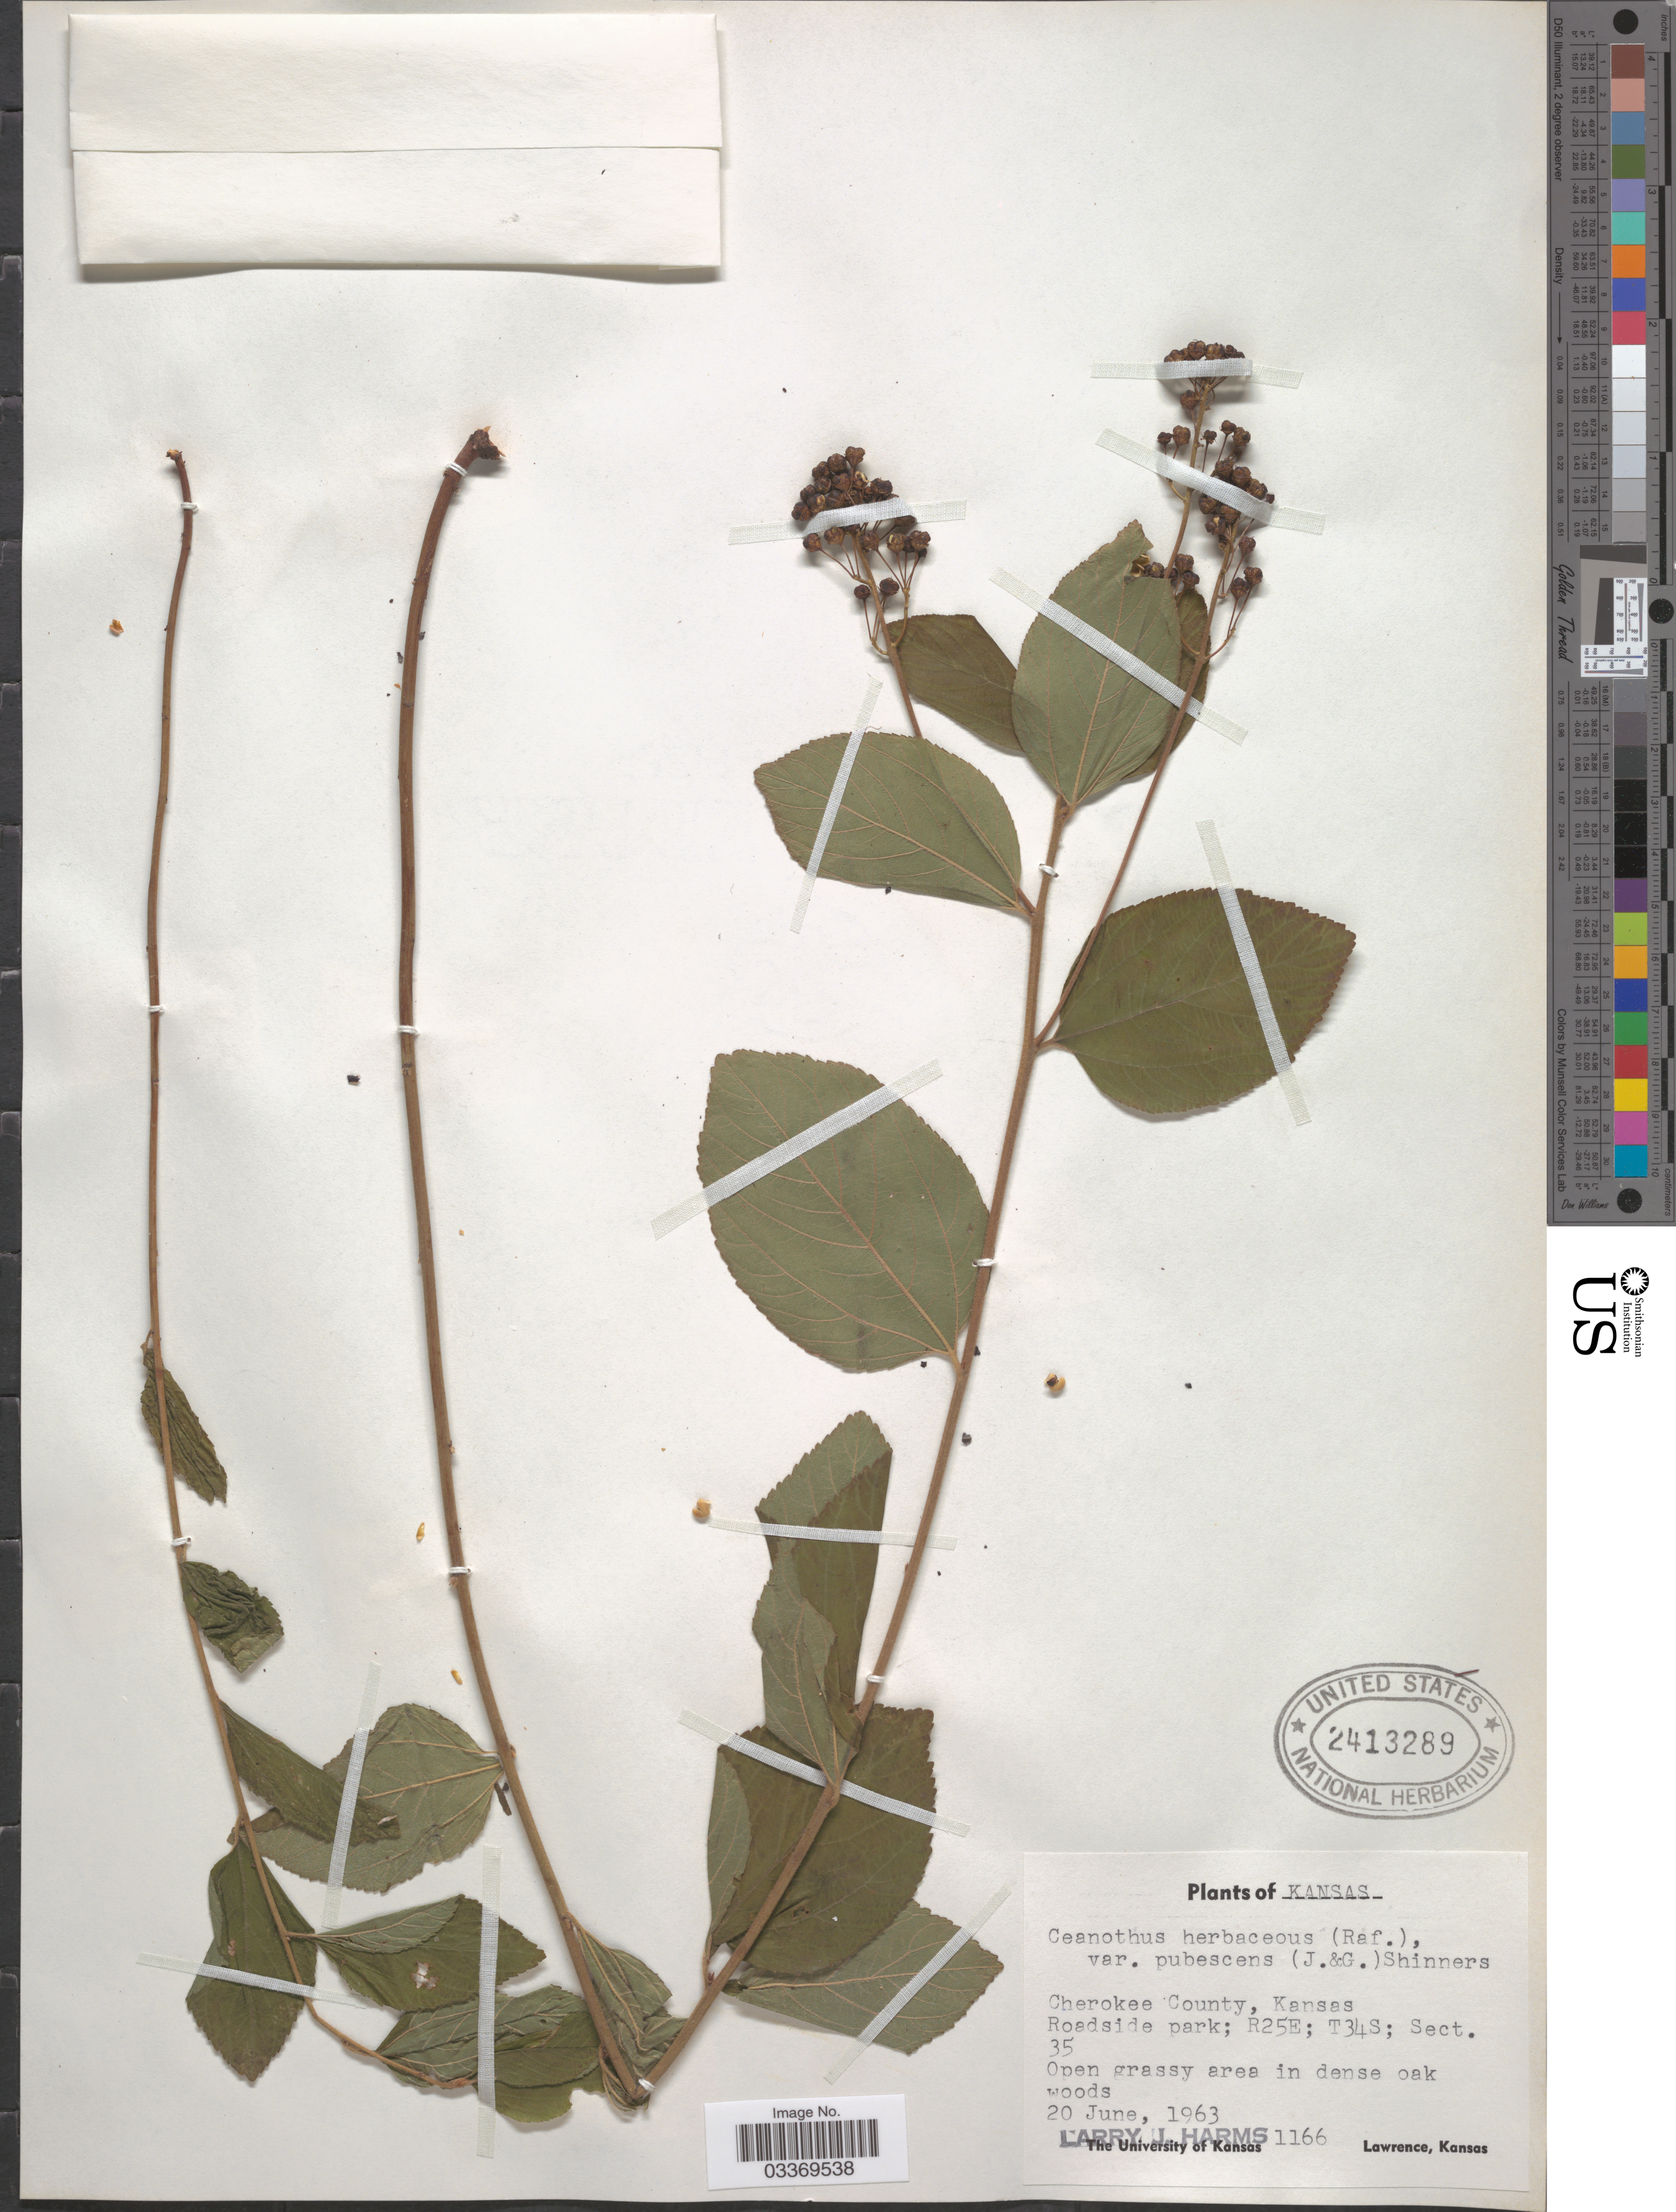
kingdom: Plantae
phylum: Tracheophyta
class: Magnoliopsida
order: Rosales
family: Rhamnaceae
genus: Ceanothus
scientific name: Ceanothus ovatus var. pubescens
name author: S. Watson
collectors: L. Harms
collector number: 1166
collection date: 1963-06-20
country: United States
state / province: Kansas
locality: Cherokee County. Roadside park; R25E; T34S; Sect. 35.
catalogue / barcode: US 2413289